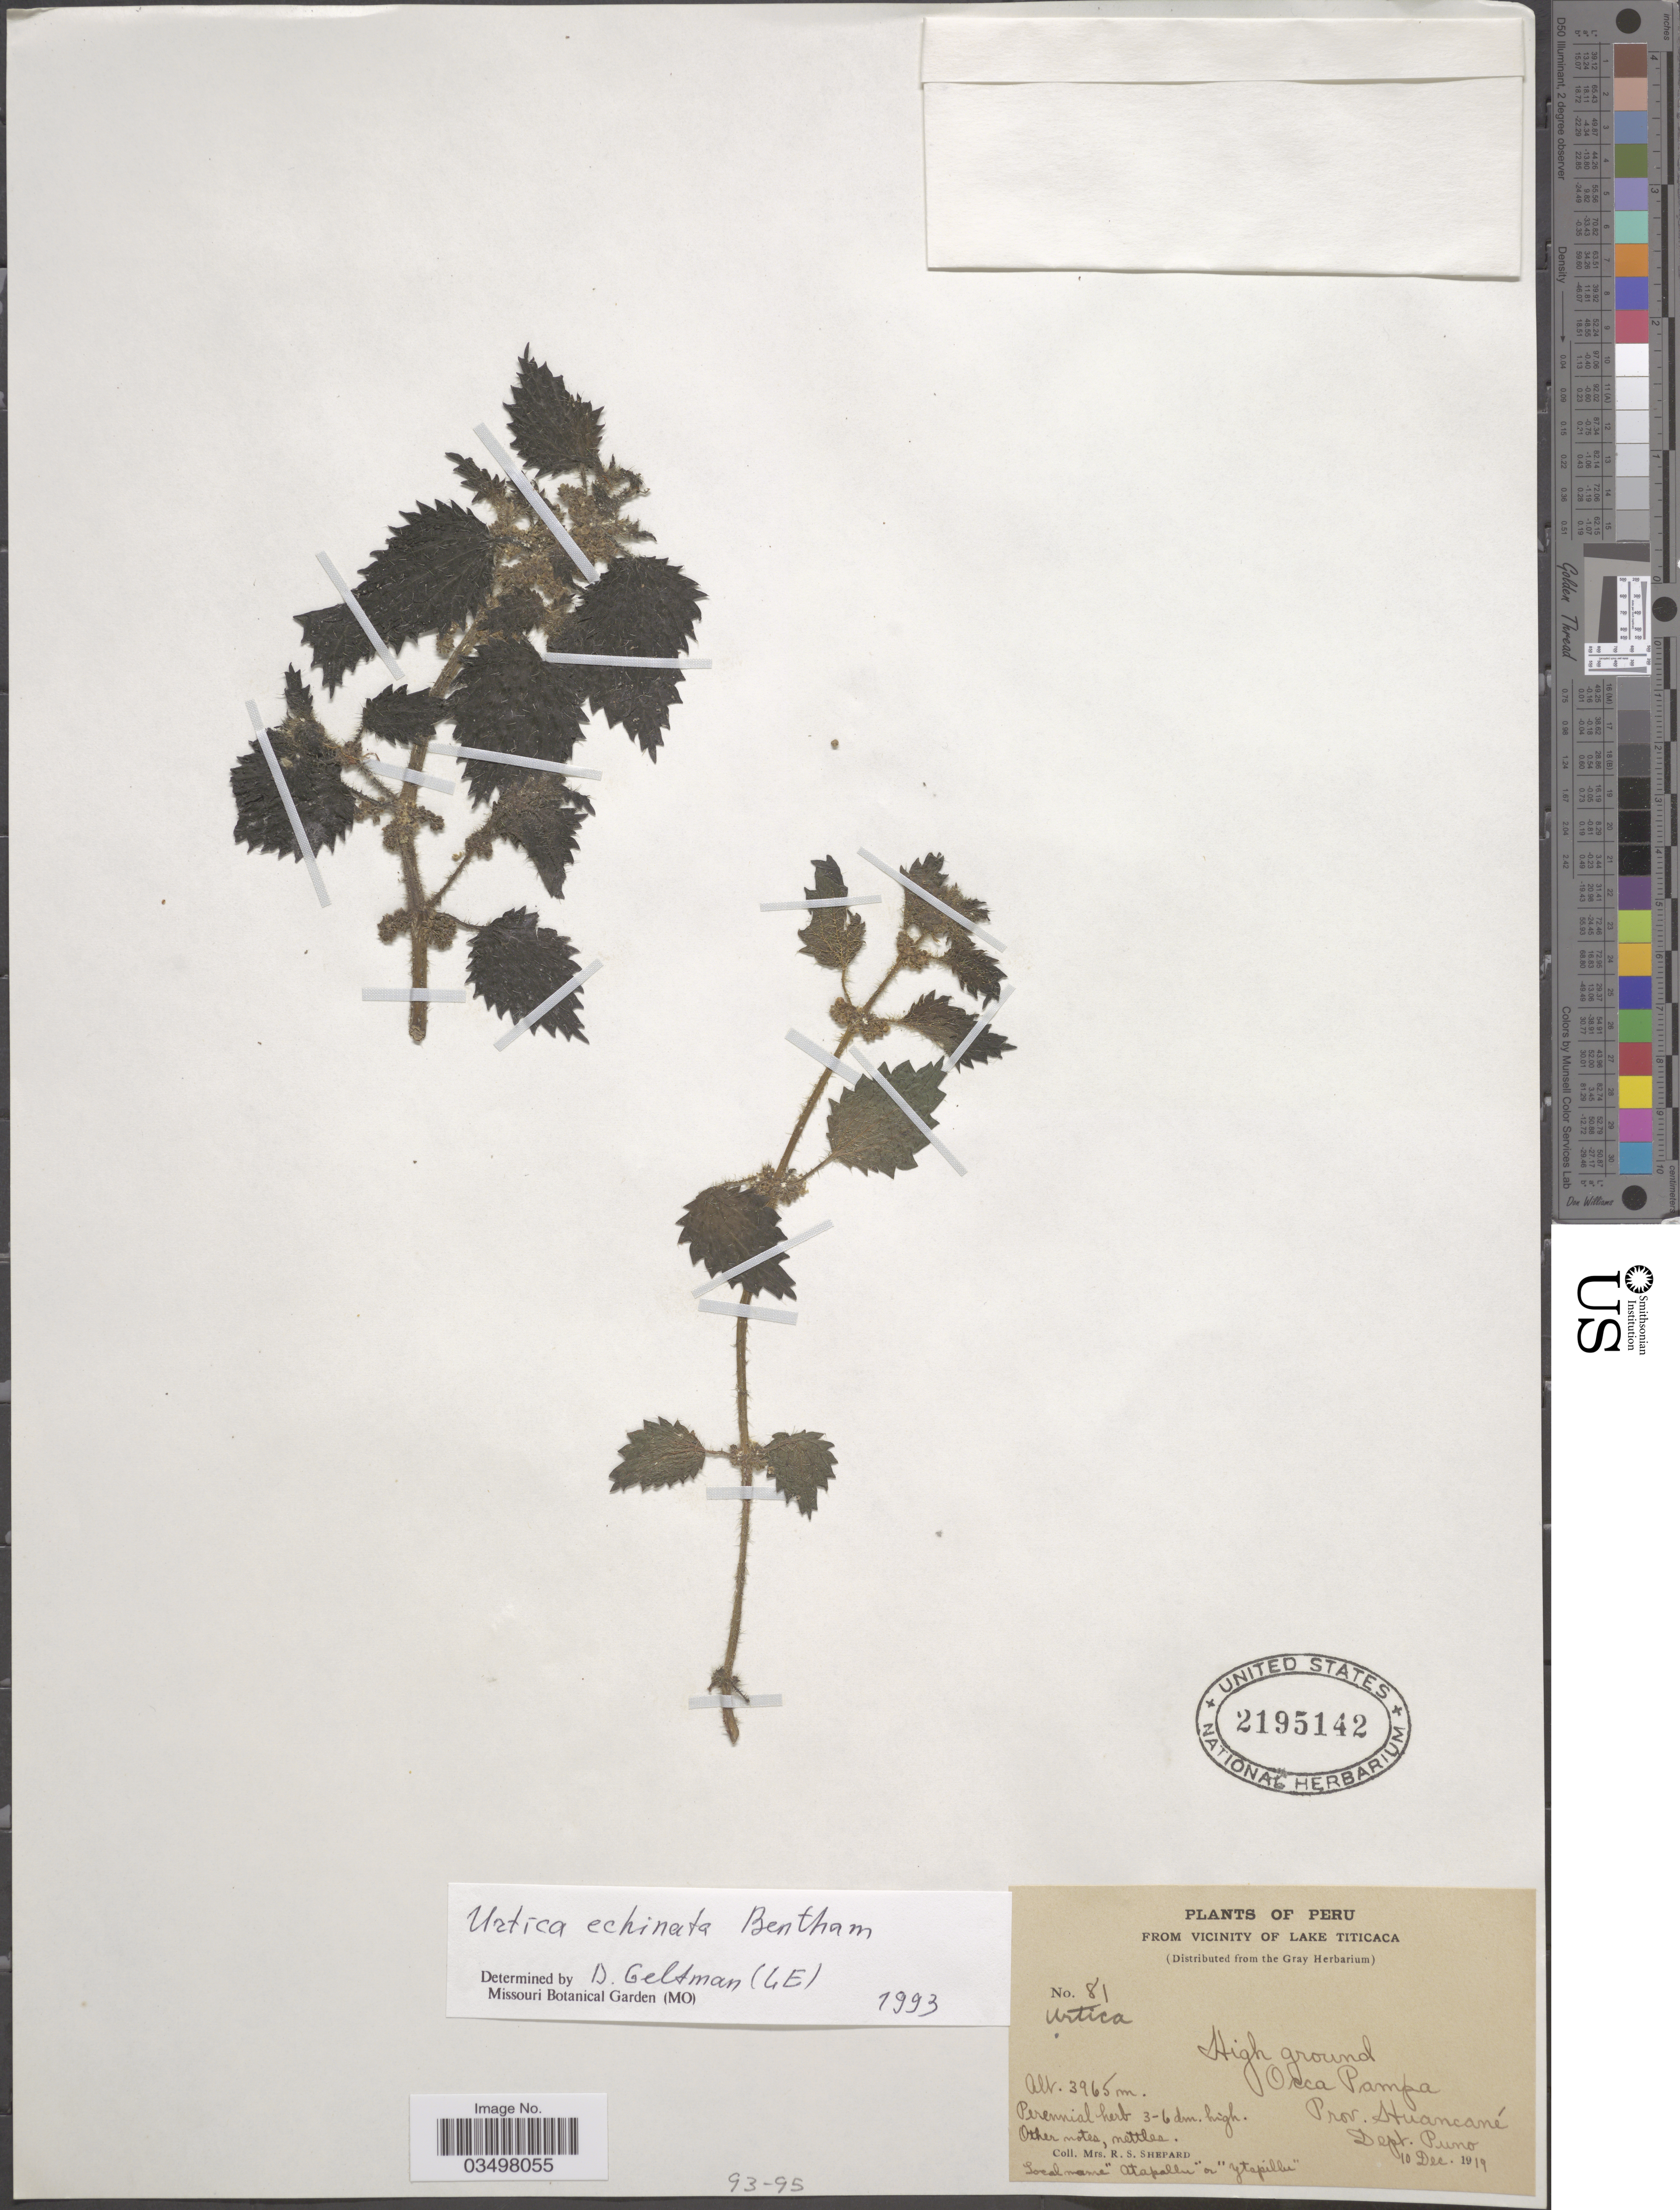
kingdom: Plantae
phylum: Tracheophyta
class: Magnoliopsida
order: Rosales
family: Urticaceae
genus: Urtica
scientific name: Urtica echinata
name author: Benth.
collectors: R. Shepard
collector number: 81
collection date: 1919-12-10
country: Peru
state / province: Puno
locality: Vicinity of Lake Titicaca. Occa Pampa. Prov. Huancané. Dept. Puno.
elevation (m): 3965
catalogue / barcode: US 2195142